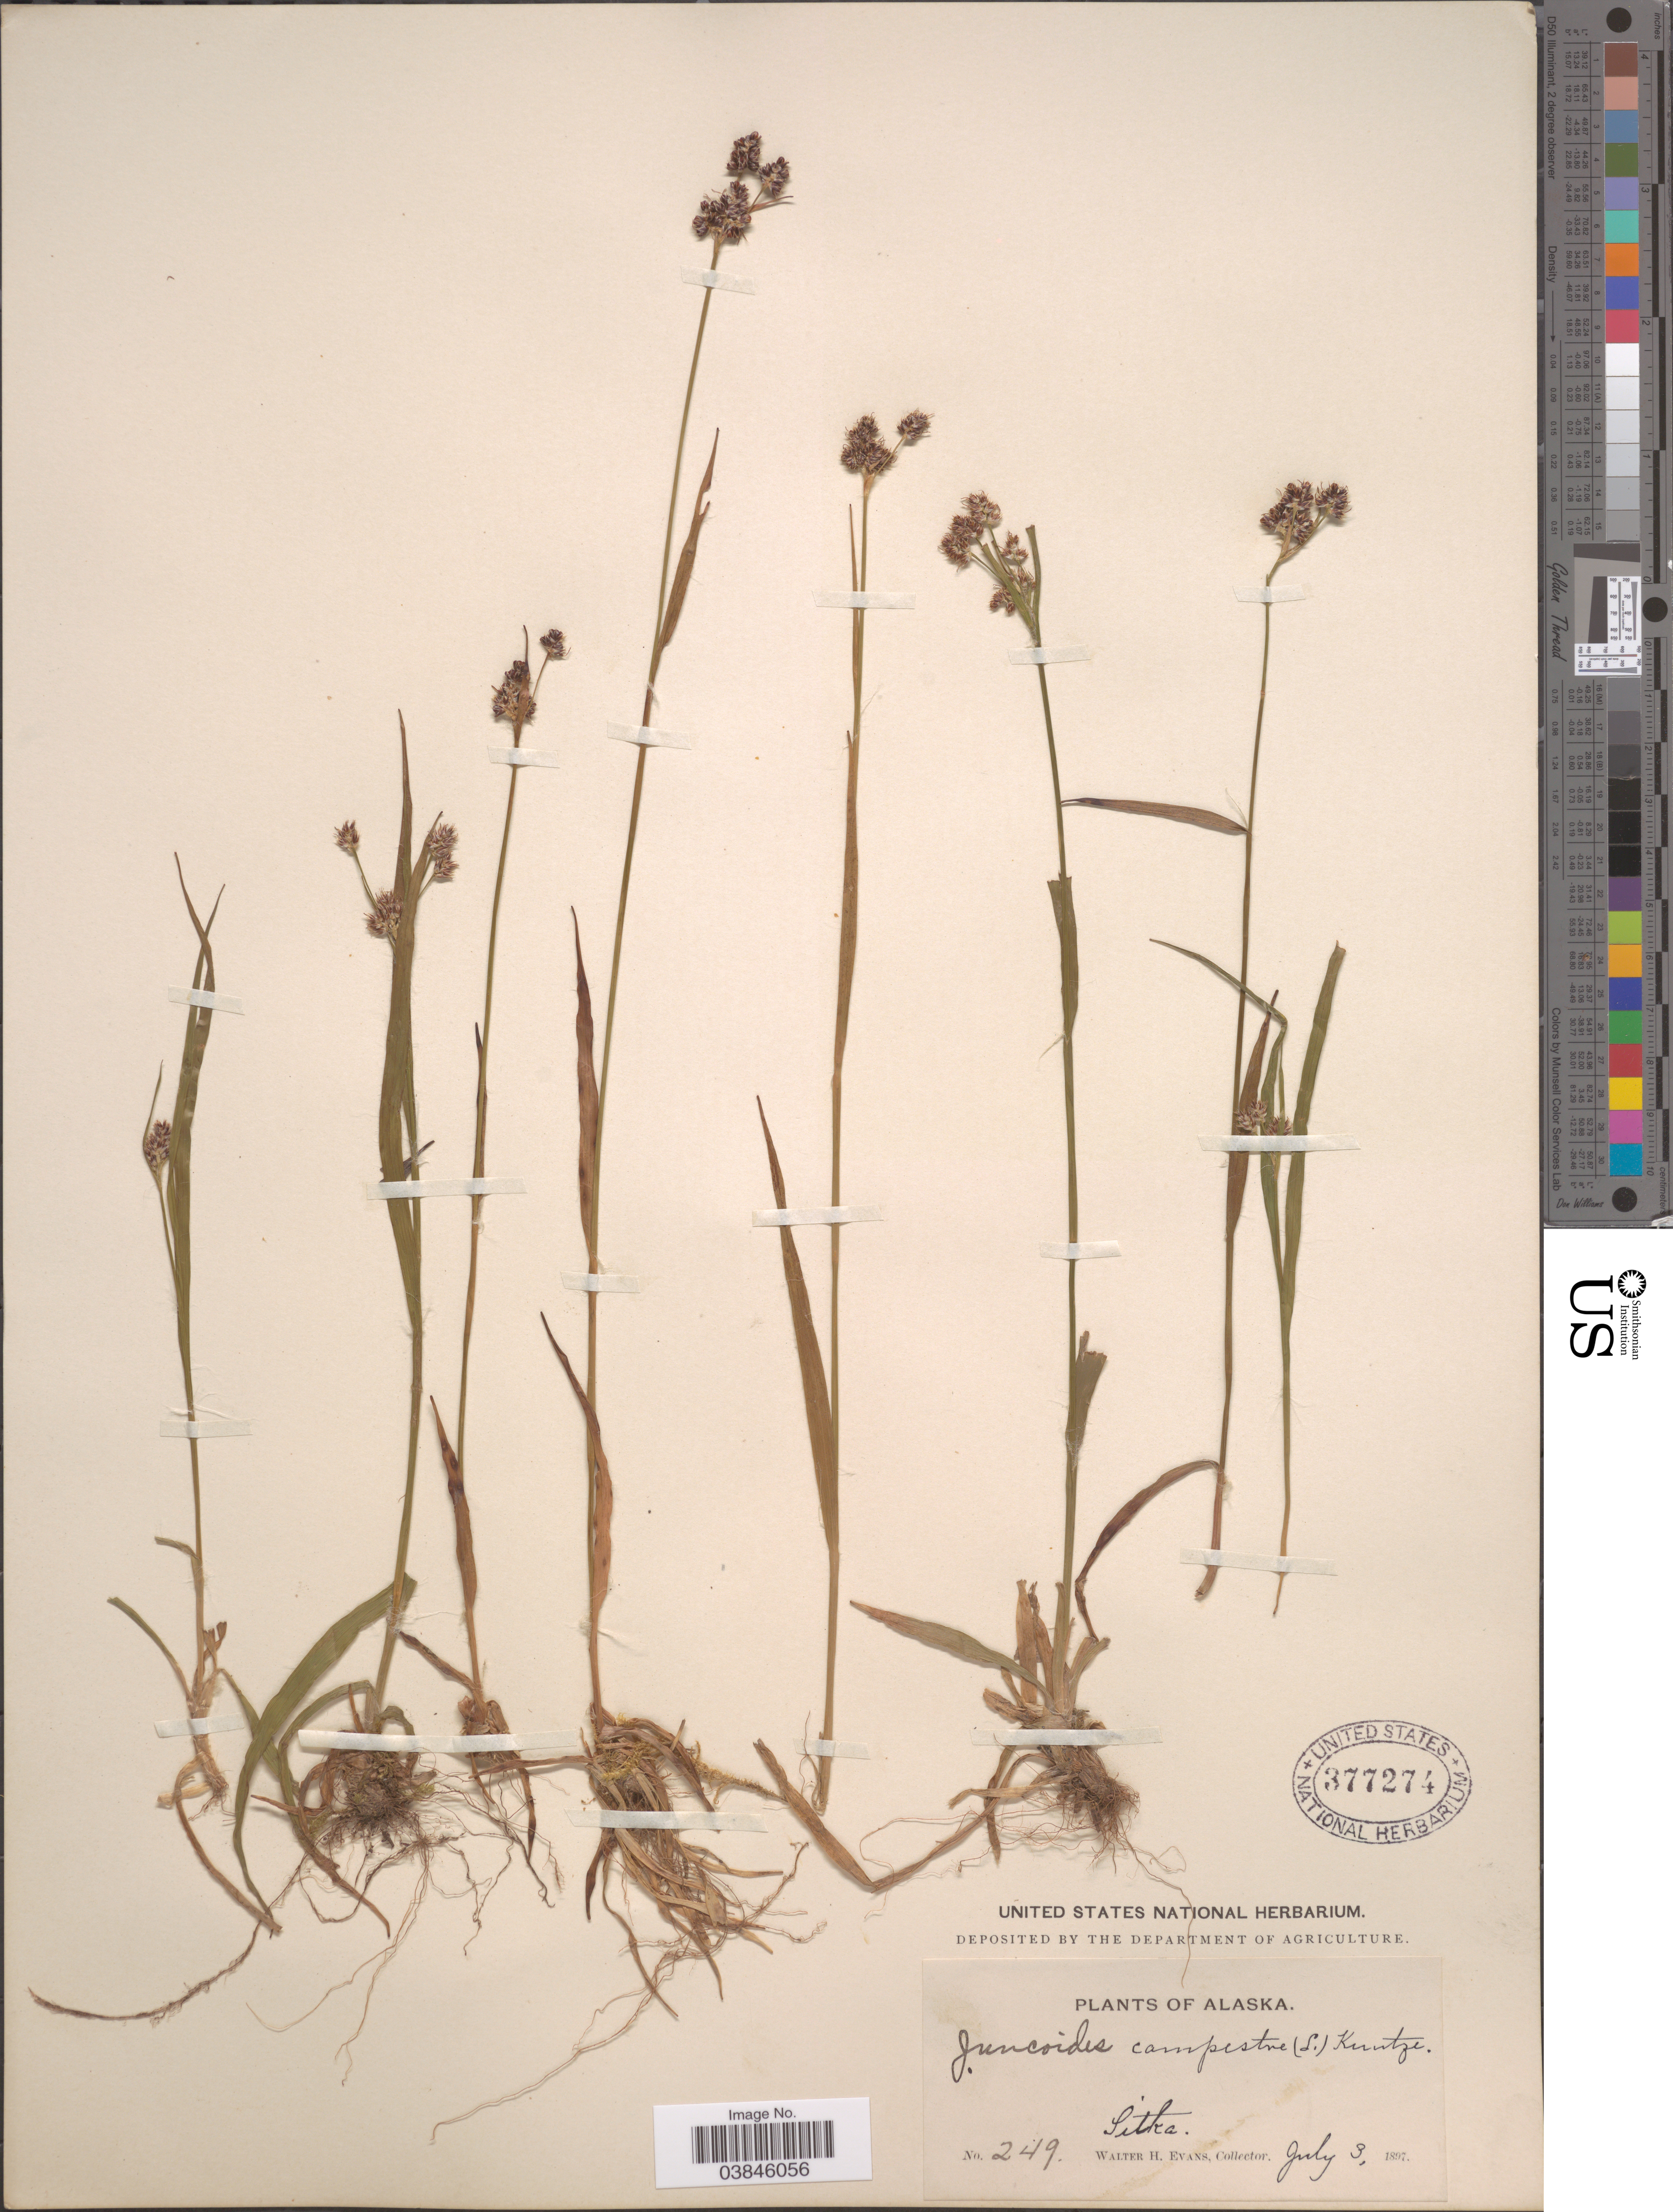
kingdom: Plantae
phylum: Tracheophyta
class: Liliopsida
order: Poales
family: Juncaceae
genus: Luzula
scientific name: Luzula multiflora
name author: (Ehrh.) Lej.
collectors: W. H. Evans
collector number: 249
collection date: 1897-07-03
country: United States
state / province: Alaska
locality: Sitka.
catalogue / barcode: US 377274